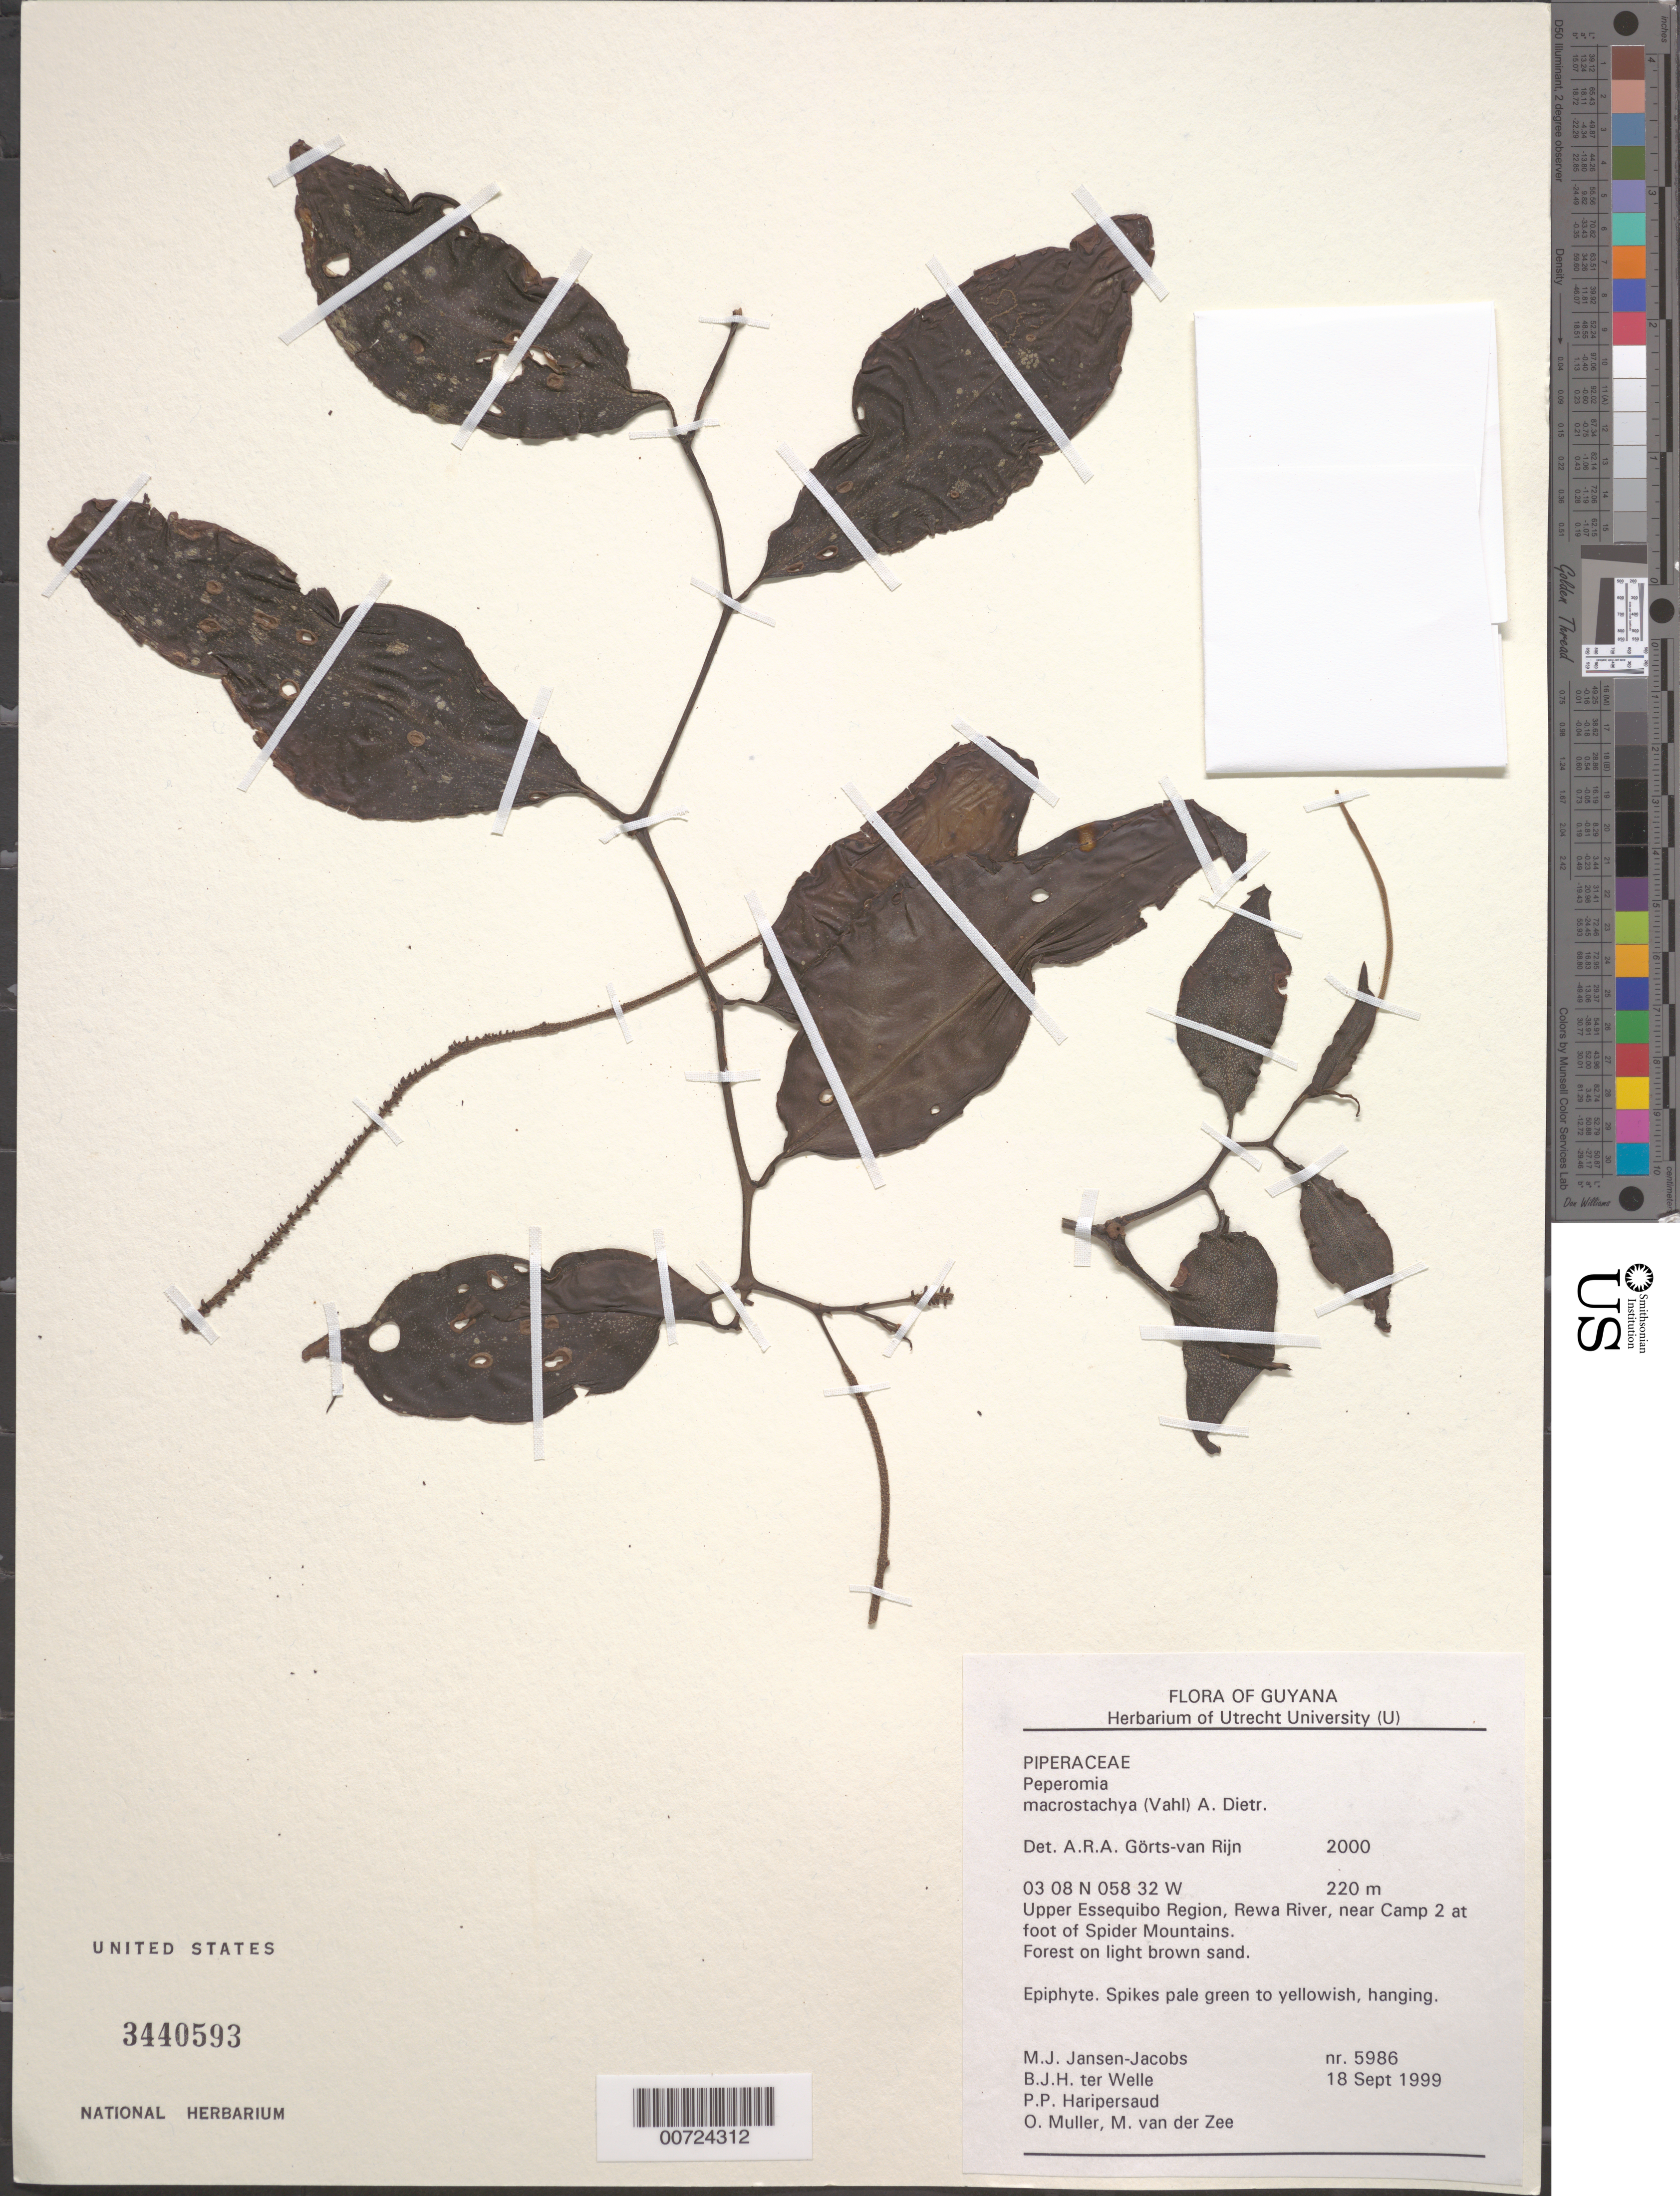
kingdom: Plantae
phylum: Tracheophyta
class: Magnoliopsida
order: Piperales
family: Piperaceae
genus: Peperomia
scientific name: Peperomia macrostachya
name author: (Vahl) A. Dietr.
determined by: Görts-van Rijn, A. R. A.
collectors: M. J. Jansen-Jacobs, B. Welle, P. Haripersaud, O. Muller & M. van der Zee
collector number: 5986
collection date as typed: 18-Sep-99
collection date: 1999-09-18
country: Guyana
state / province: U. Takutu-U. Essequibo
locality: Rewa River, at foot of Spider Mts., near camp 2, Upper Essequibo Region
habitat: Forest on light brown sand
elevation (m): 220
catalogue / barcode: US 3440593